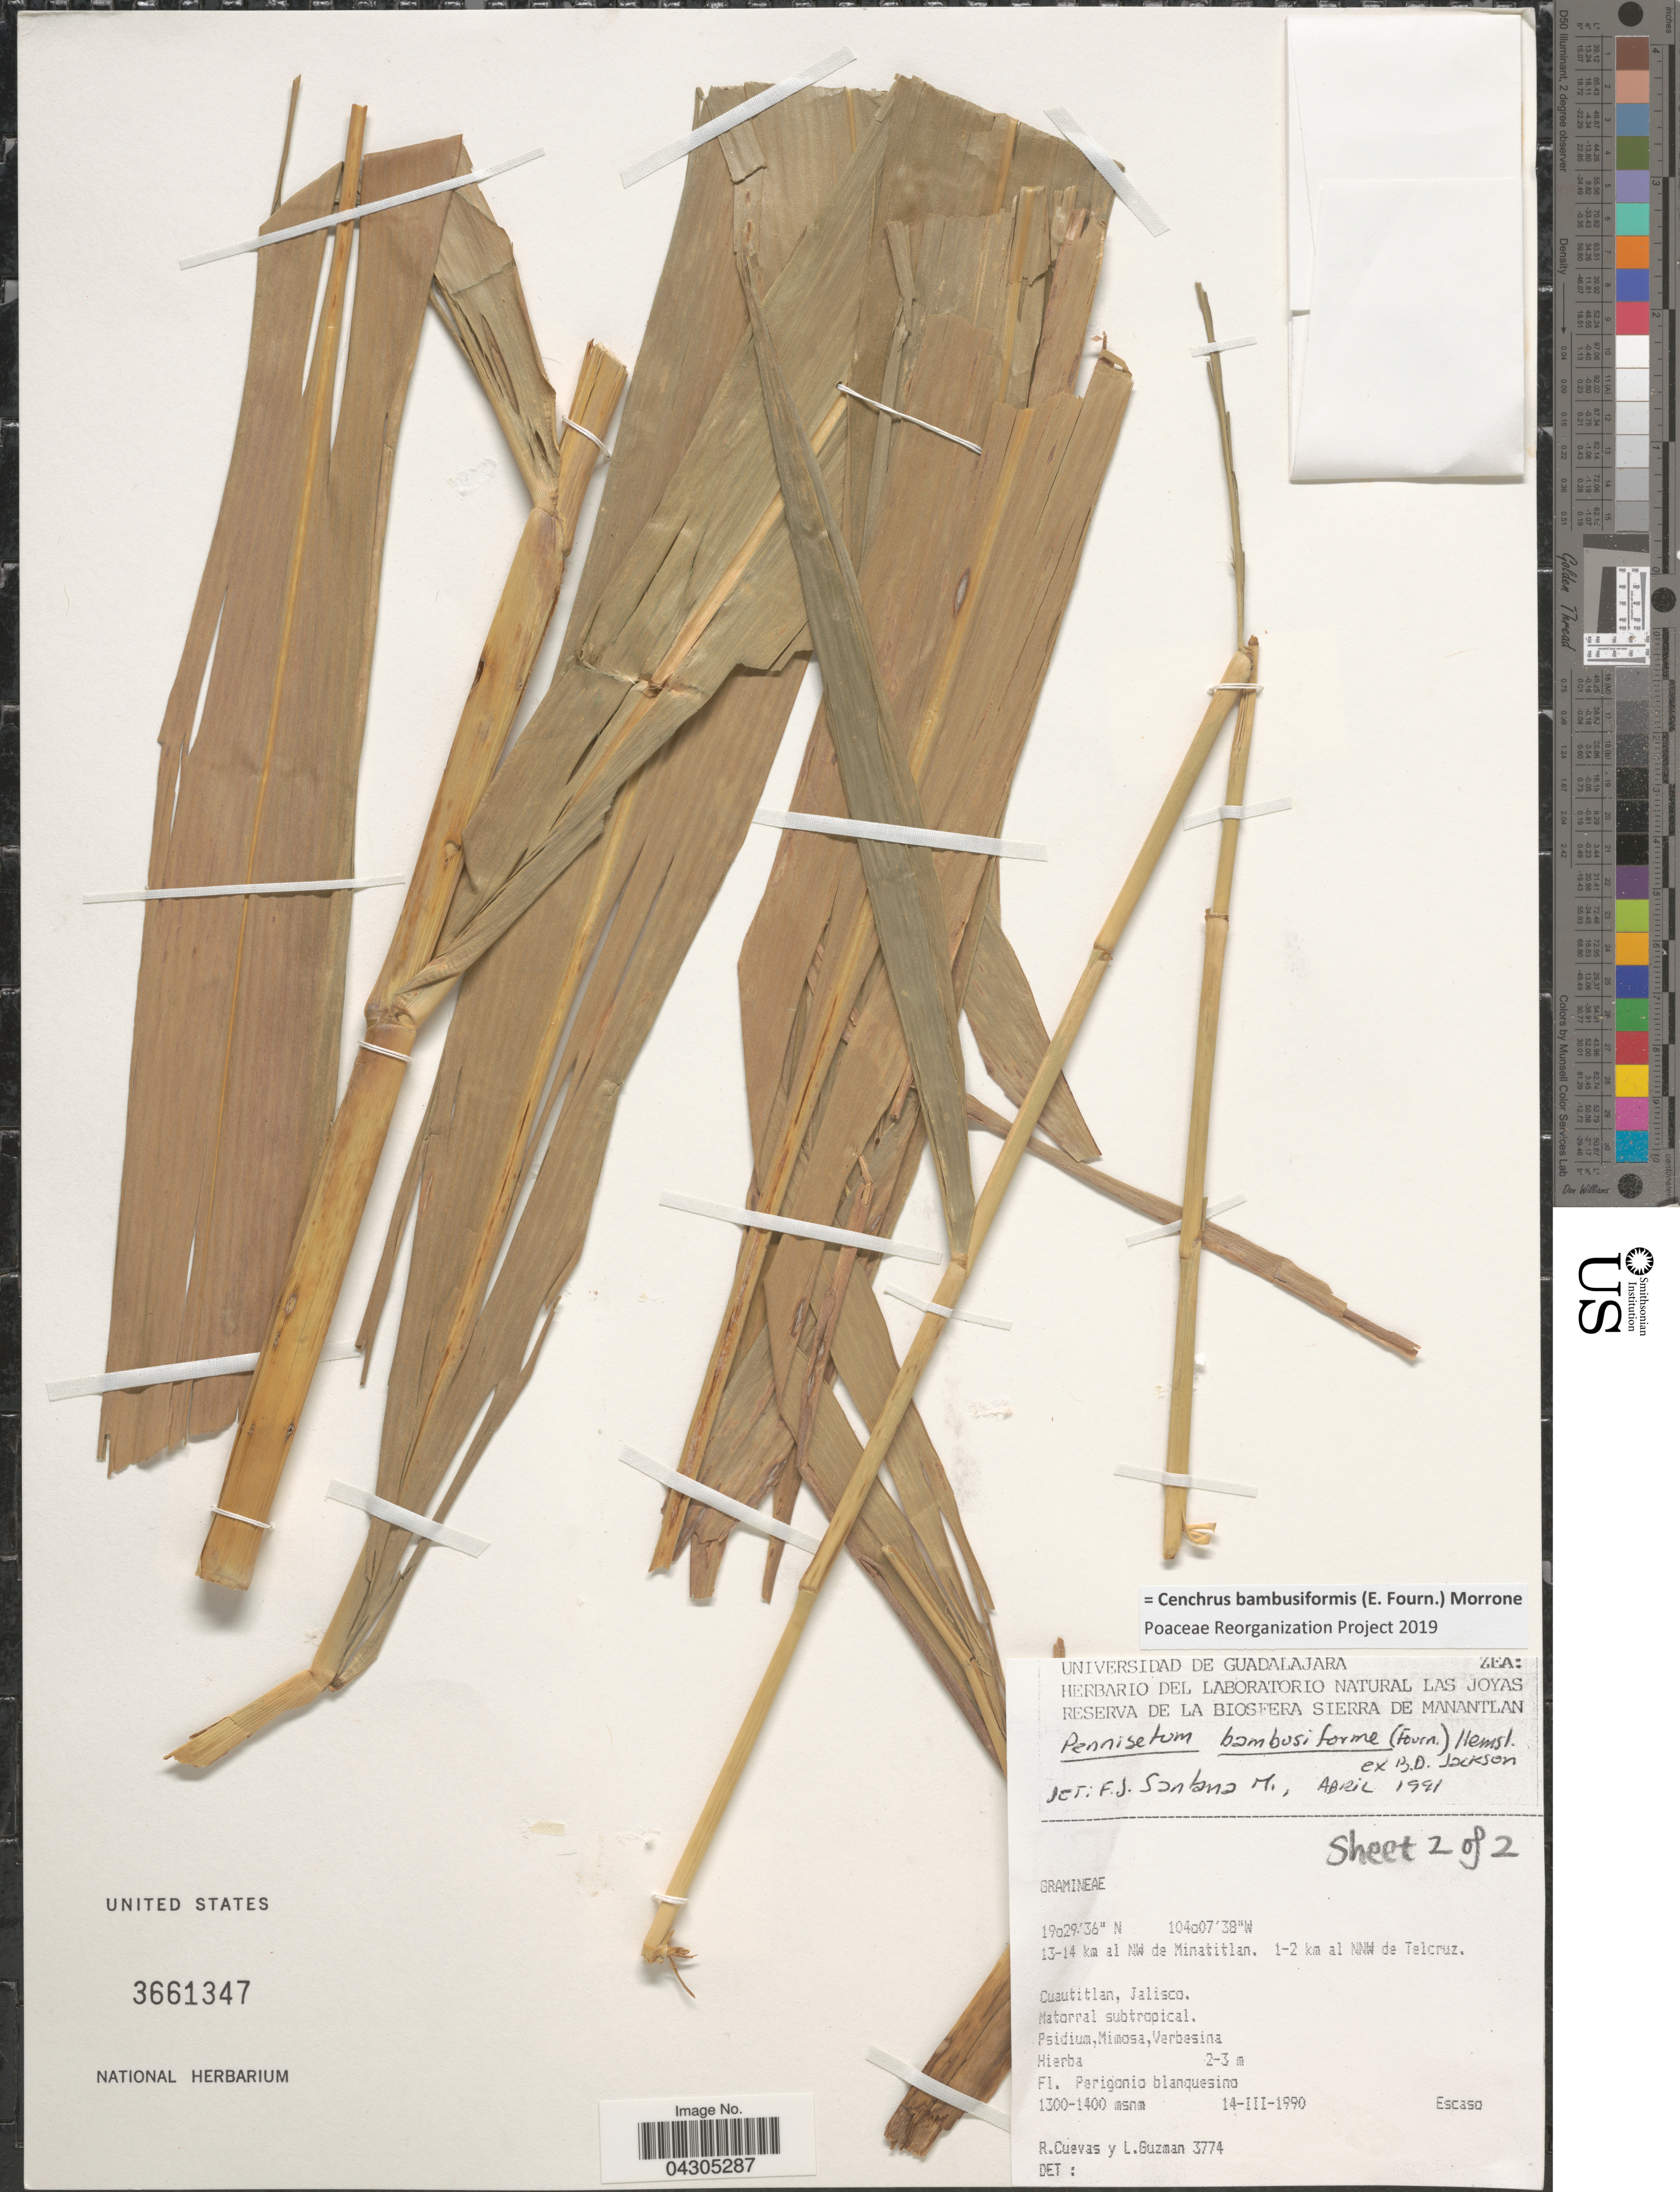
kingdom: Plantae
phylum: Tracheophyta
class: Liliopsida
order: Poales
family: Poaceae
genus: Cenchrus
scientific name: Cenchrus bambusiformis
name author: (E. Fourn.) Morrone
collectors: R. Cuevas & L. Guzman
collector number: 3774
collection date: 1990-03-14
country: Mexico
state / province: Jalisco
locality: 13-14 km al NW de Minatitlan. 1-2 km al NNW de Telcruz. Cuautitlan.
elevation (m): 1300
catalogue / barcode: US 3661347